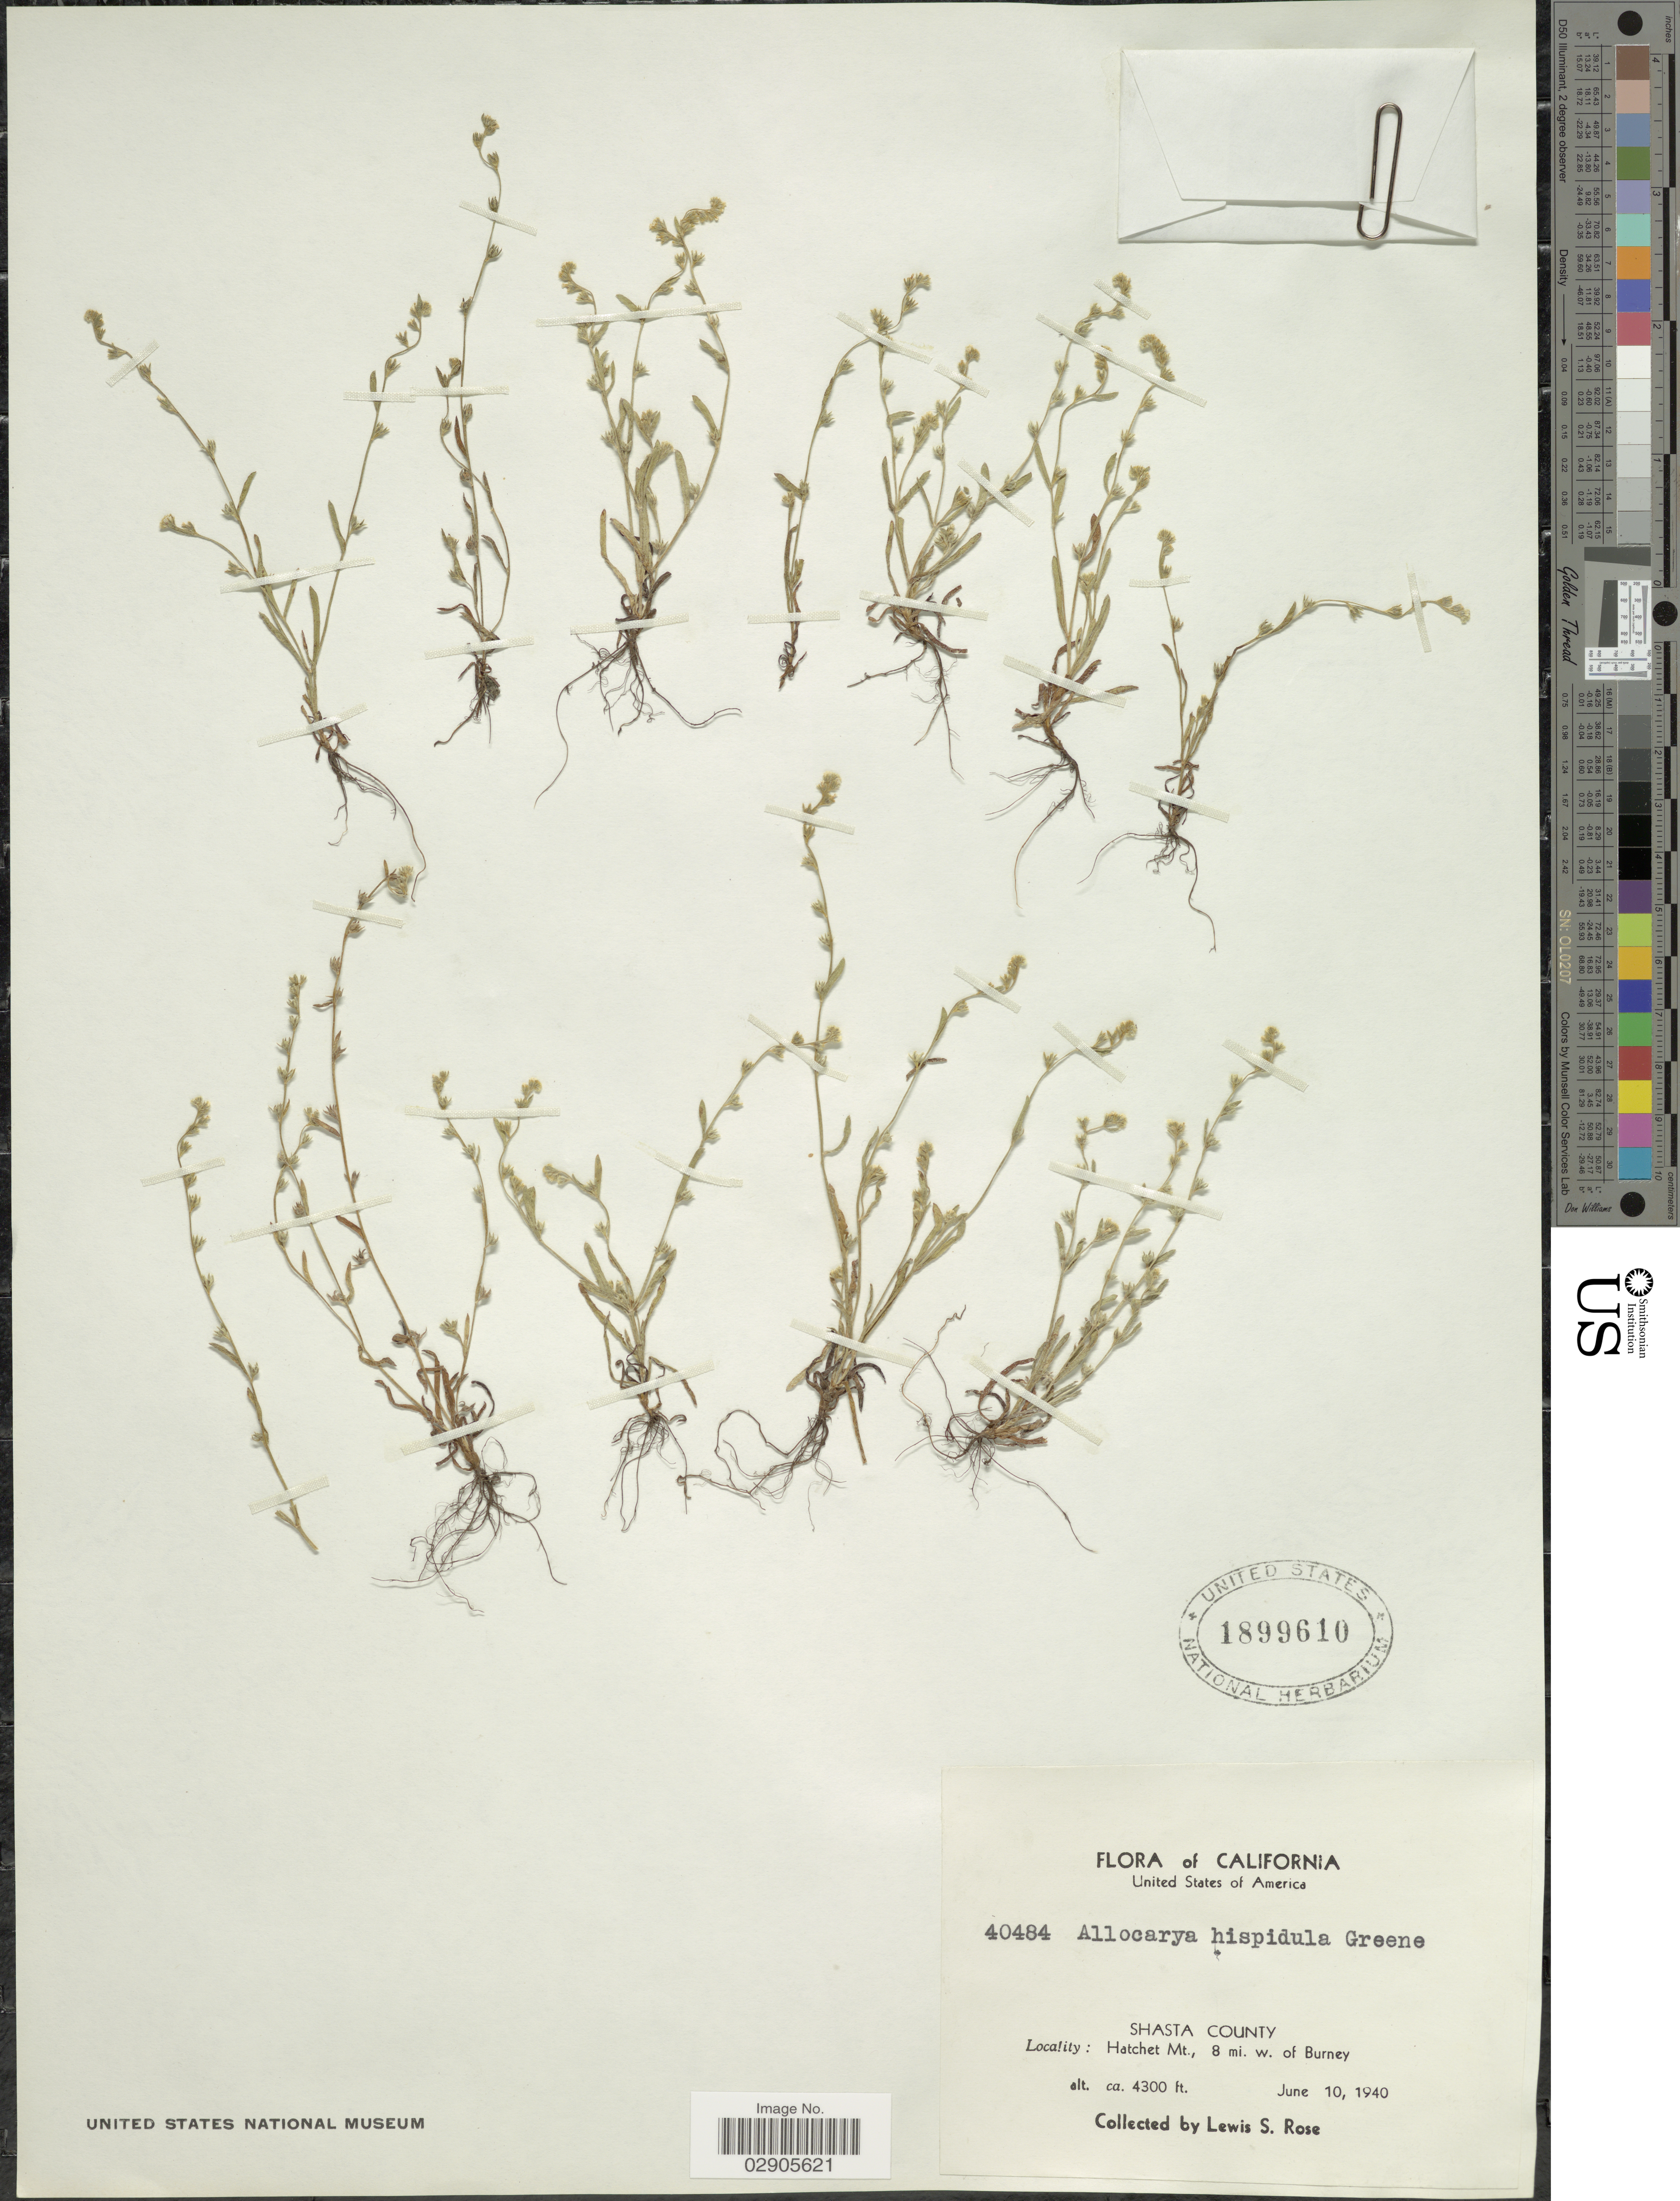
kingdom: Plantae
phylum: Tracheophyta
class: Magnoliopsida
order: Boraginales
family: Boraginaceae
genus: Plagiobothrys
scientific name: Plagiobothrys hispidulus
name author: (Greene) I.M. Johnst.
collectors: L. S. Rose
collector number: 40484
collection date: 1940-06-10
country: United States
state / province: California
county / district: Shasta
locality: Shasta County. Hatchet Mt., 8 mi. w. of Burney.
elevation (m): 1311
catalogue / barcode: US 1899610